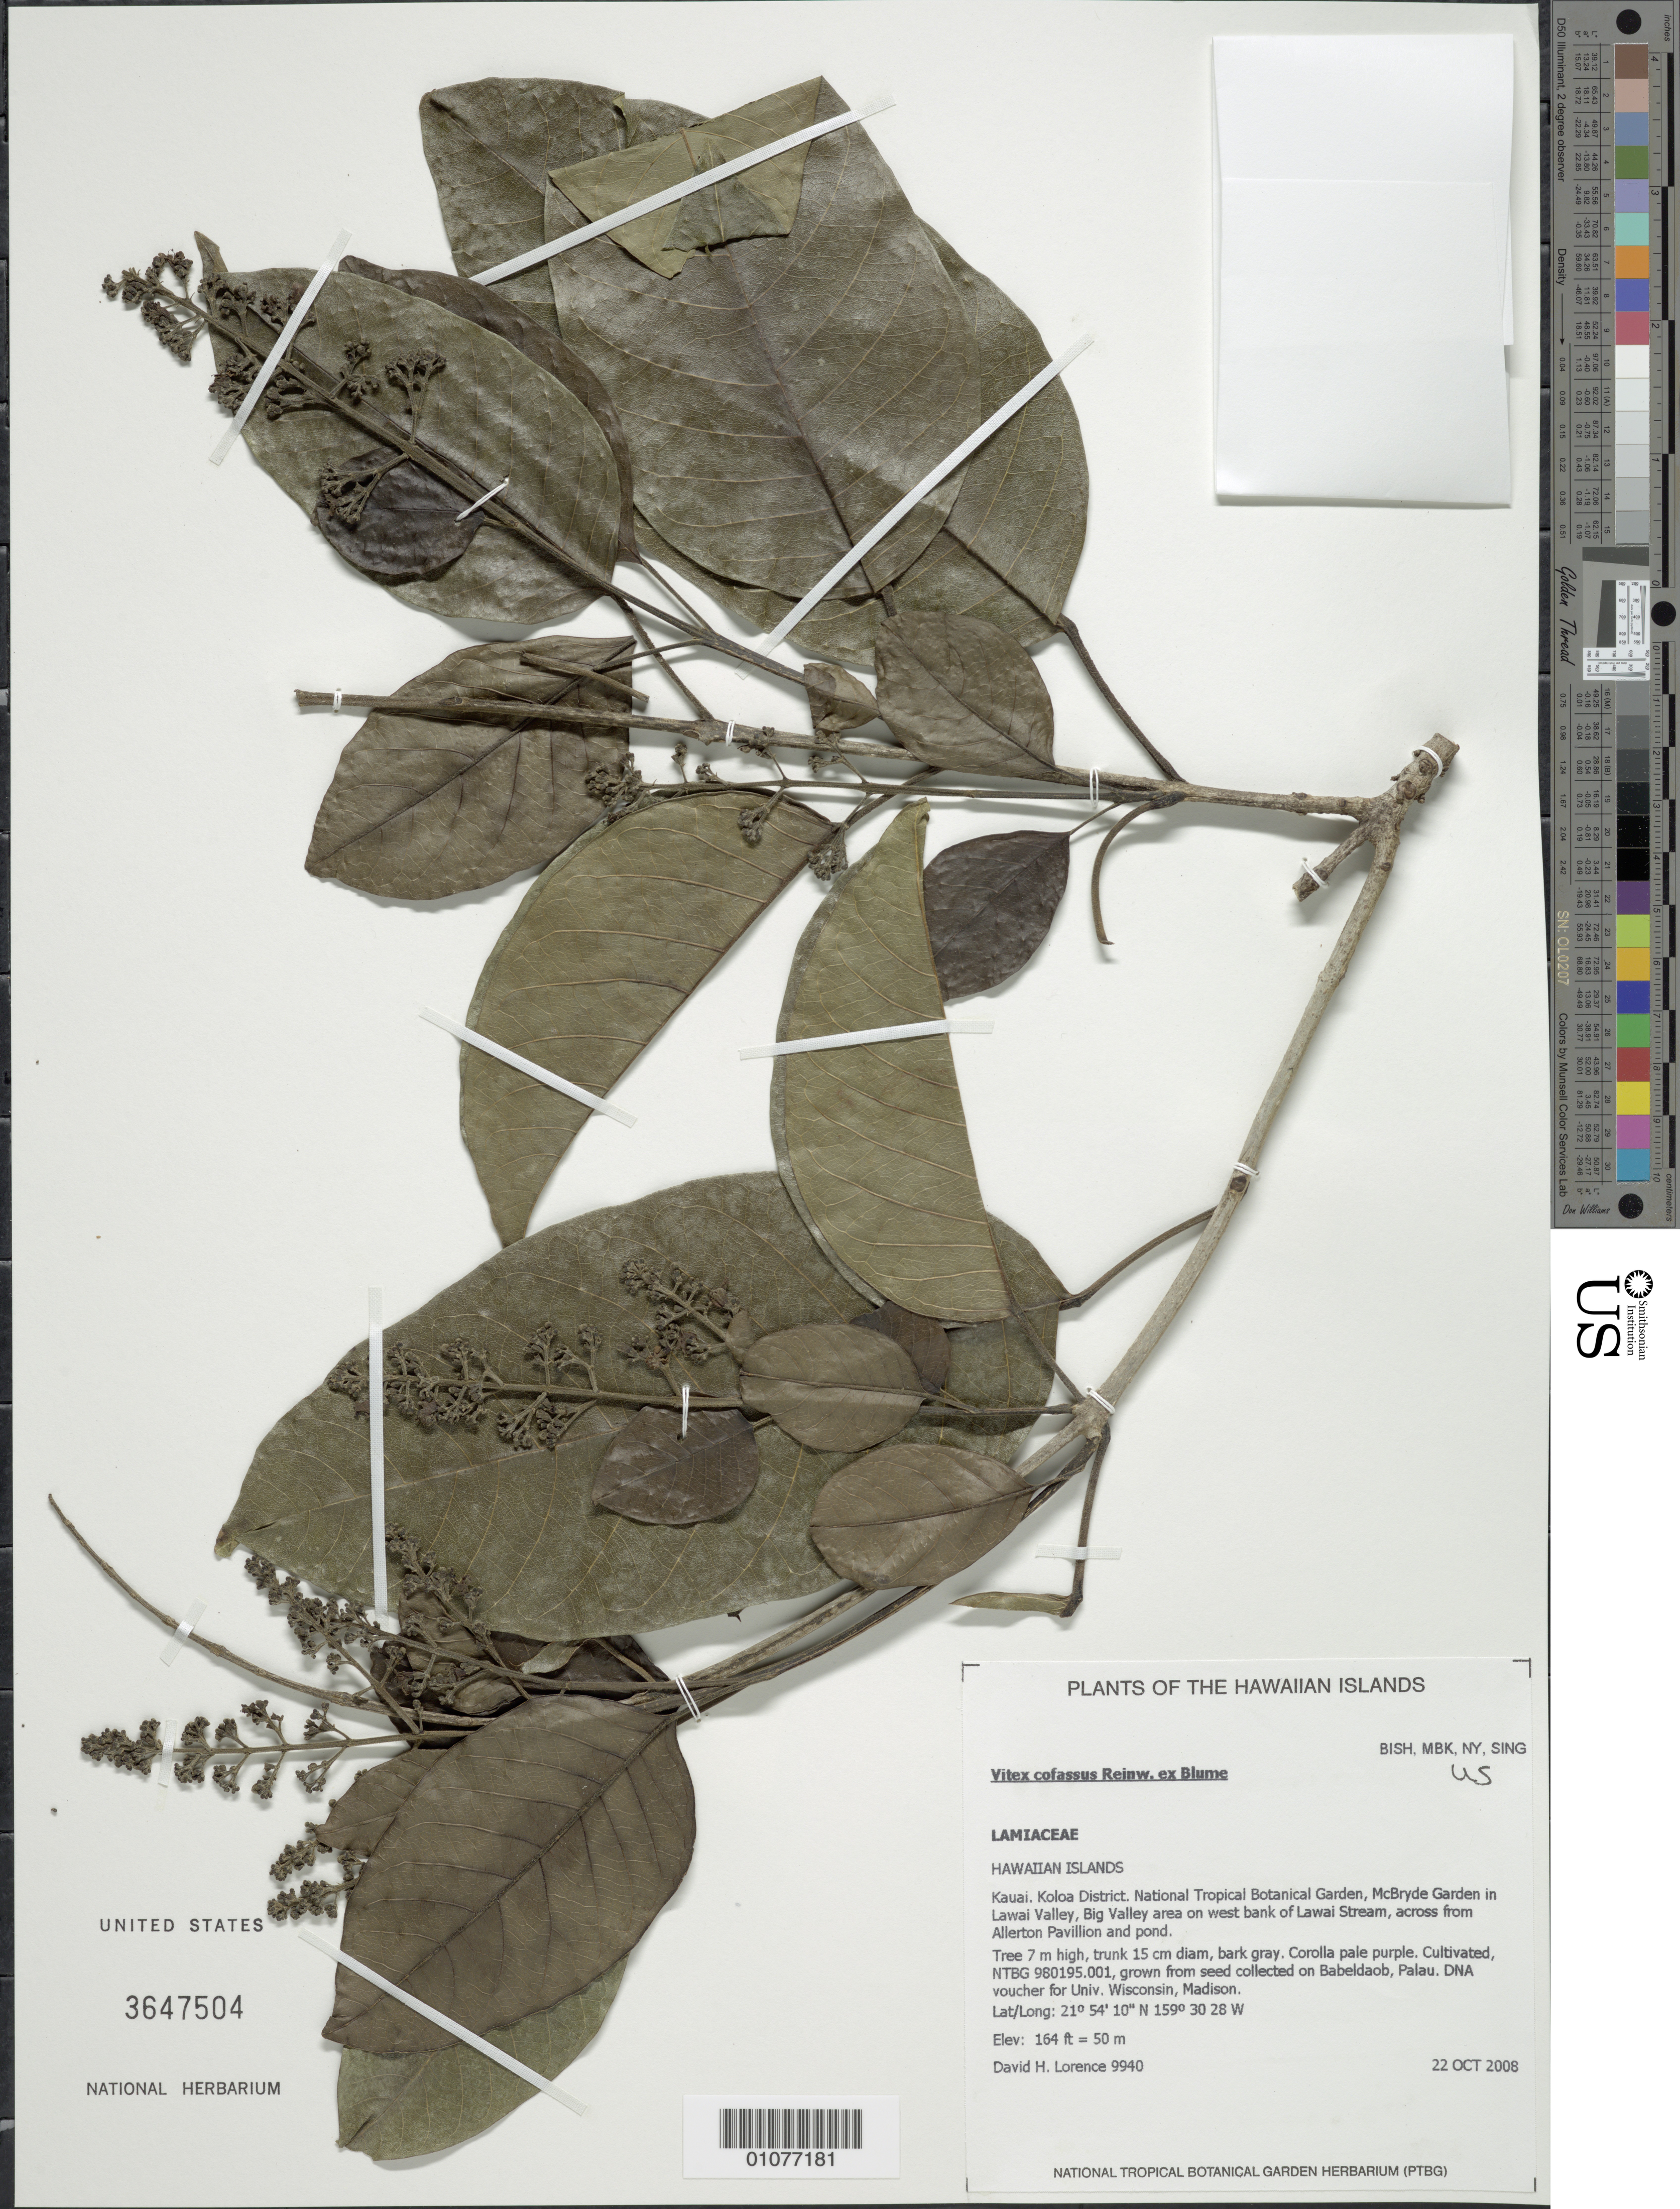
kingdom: Plantae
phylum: Tracheophyta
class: Magnoliopsida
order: Lamiales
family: Lamiaceae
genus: Vitex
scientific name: Vitex cofassus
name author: Reinw. ex Blume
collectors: D. Lorence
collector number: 9940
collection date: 2008-10-22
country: United States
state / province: Hawaii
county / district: Kauai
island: Kaua'i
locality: Lawai Valley, National Tropical Botanical Garden, McBryde Garden, Big Valley area on W bank of Lawai Stream, across from Allerton Pavillion and pond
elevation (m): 50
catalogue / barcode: US 3647504